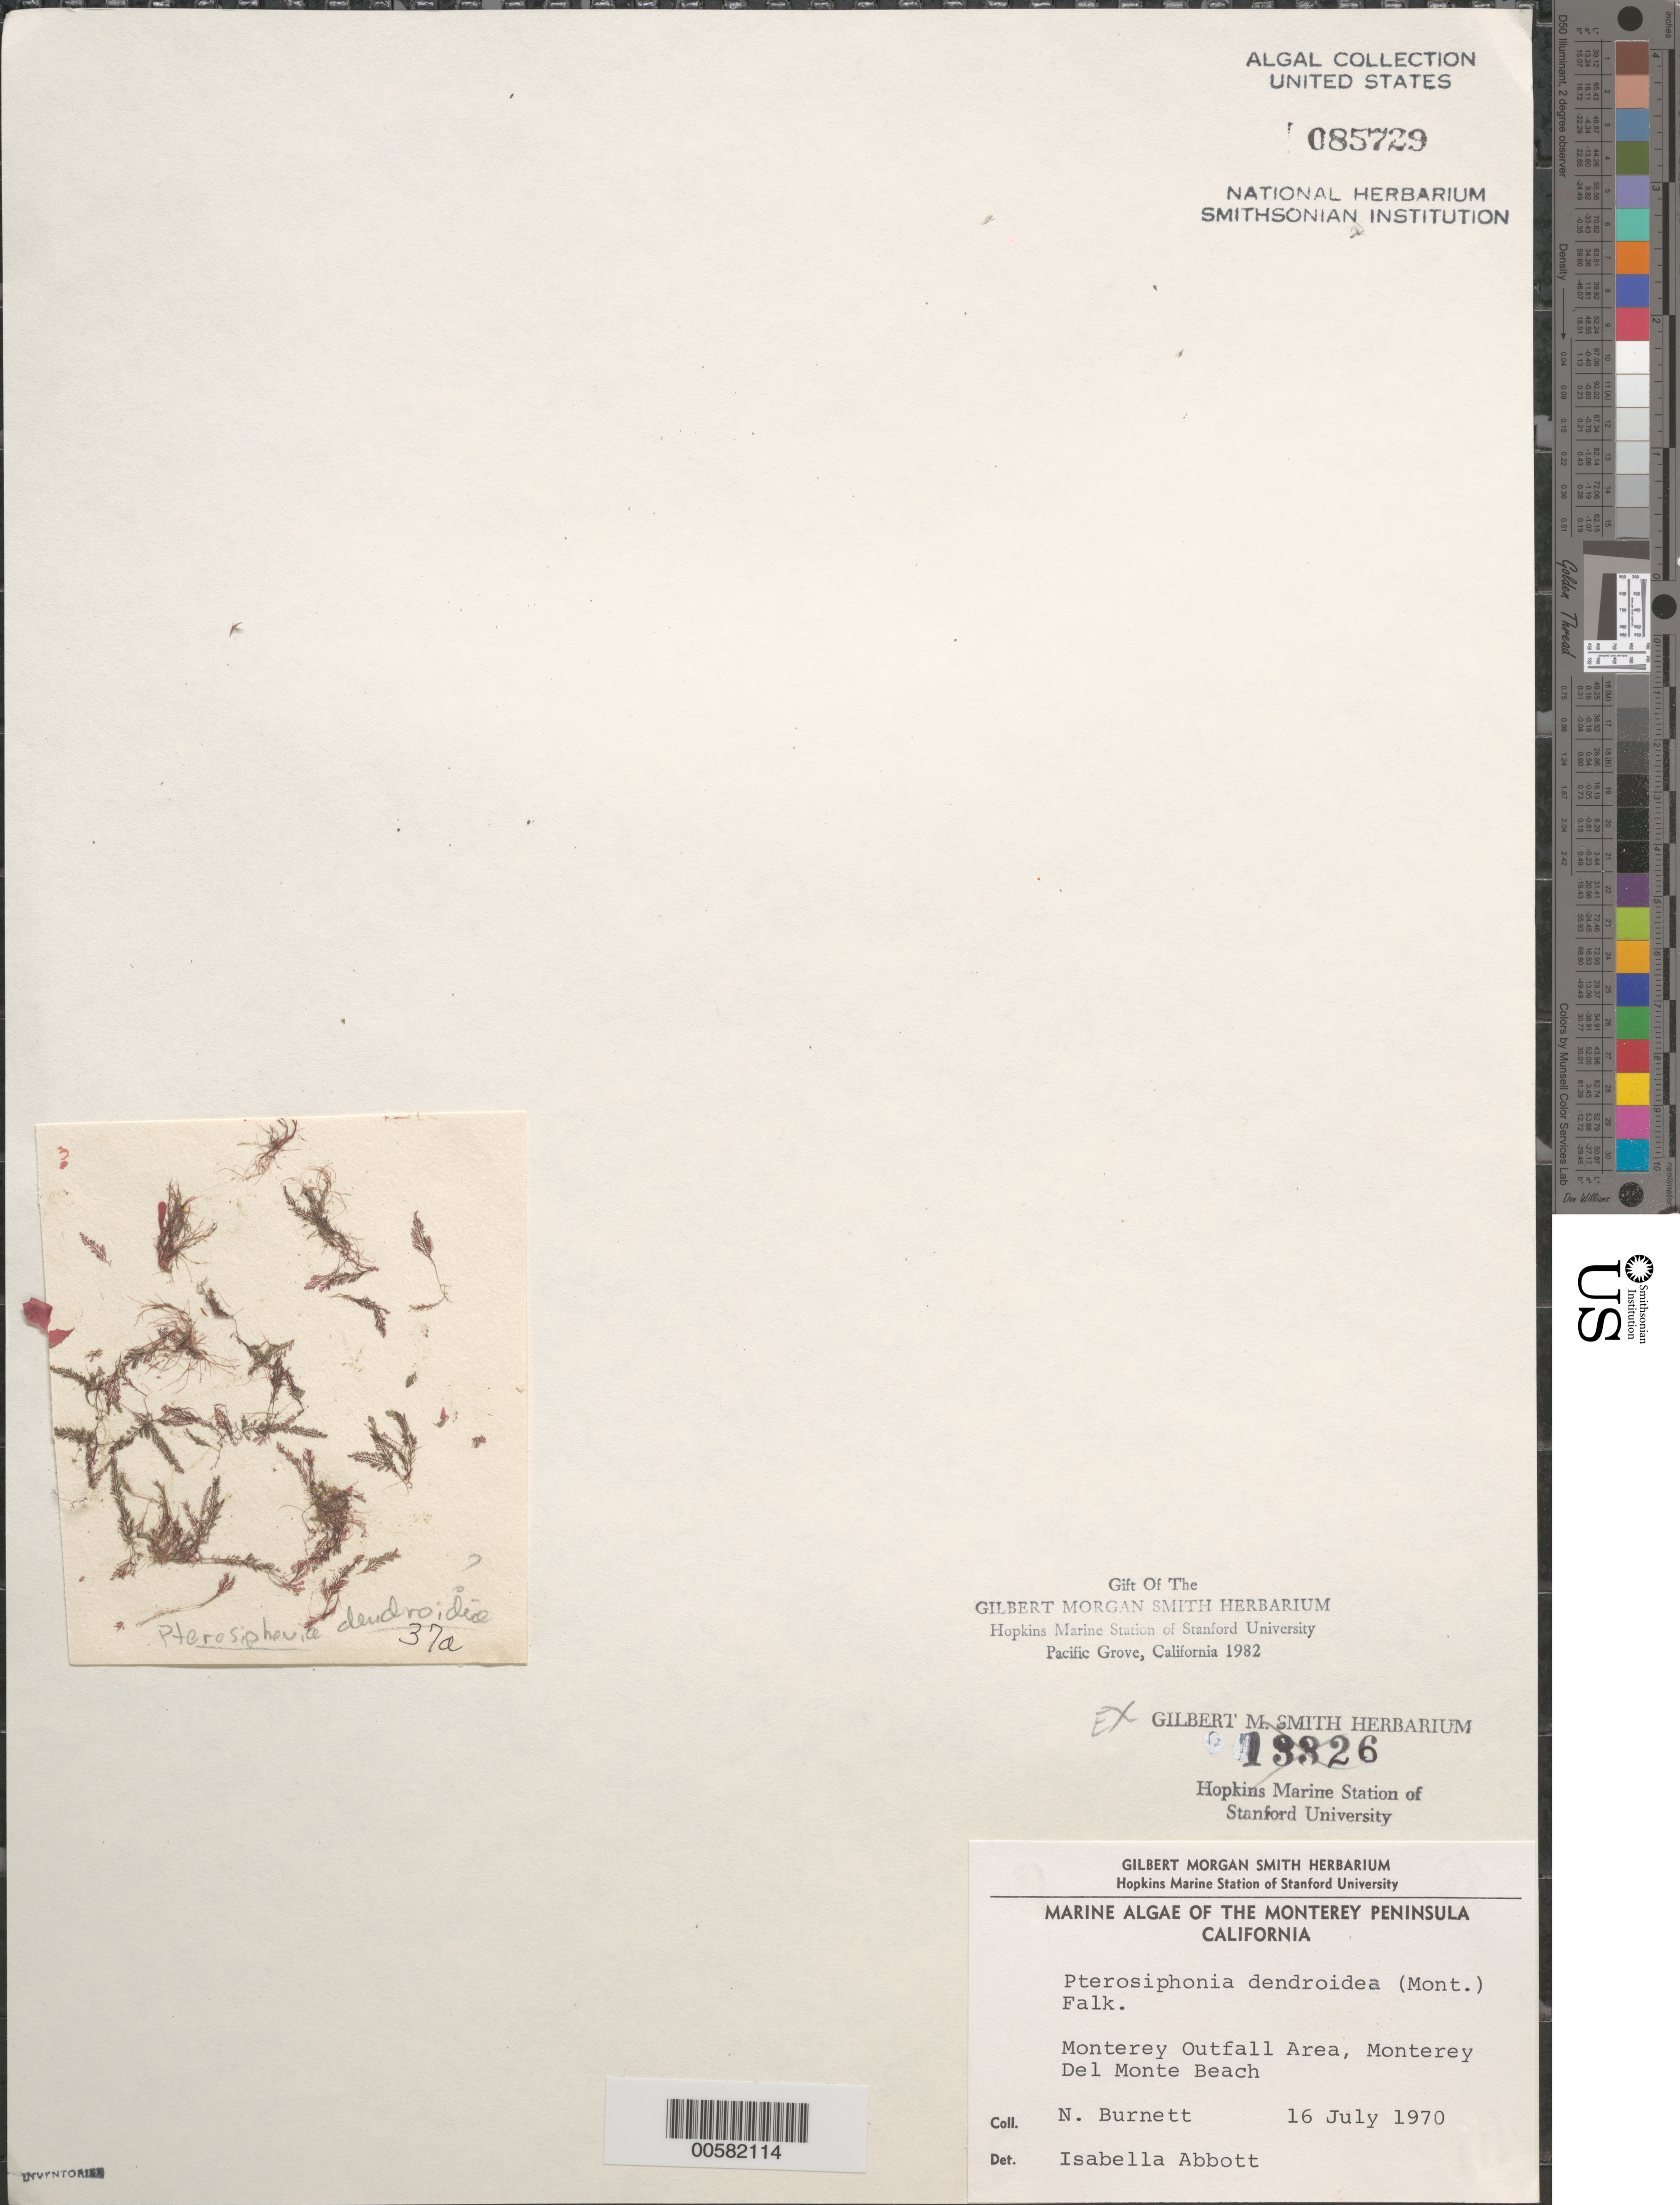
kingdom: Plantae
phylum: Rhodophyta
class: Florideophyceae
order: Ceramiales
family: Rhodomelaceae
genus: Symphyocladiella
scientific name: Symphyocladiella dendroidea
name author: (Montagne) Bustamante et al.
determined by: Algae name updating Project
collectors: N. Burnett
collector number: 37a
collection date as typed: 16 Jul 1970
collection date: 1970-07-16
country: United States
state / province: California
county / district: Monterey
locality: Monterey outfall area, Del Monte Beach, Monterey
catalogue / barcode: US 85729